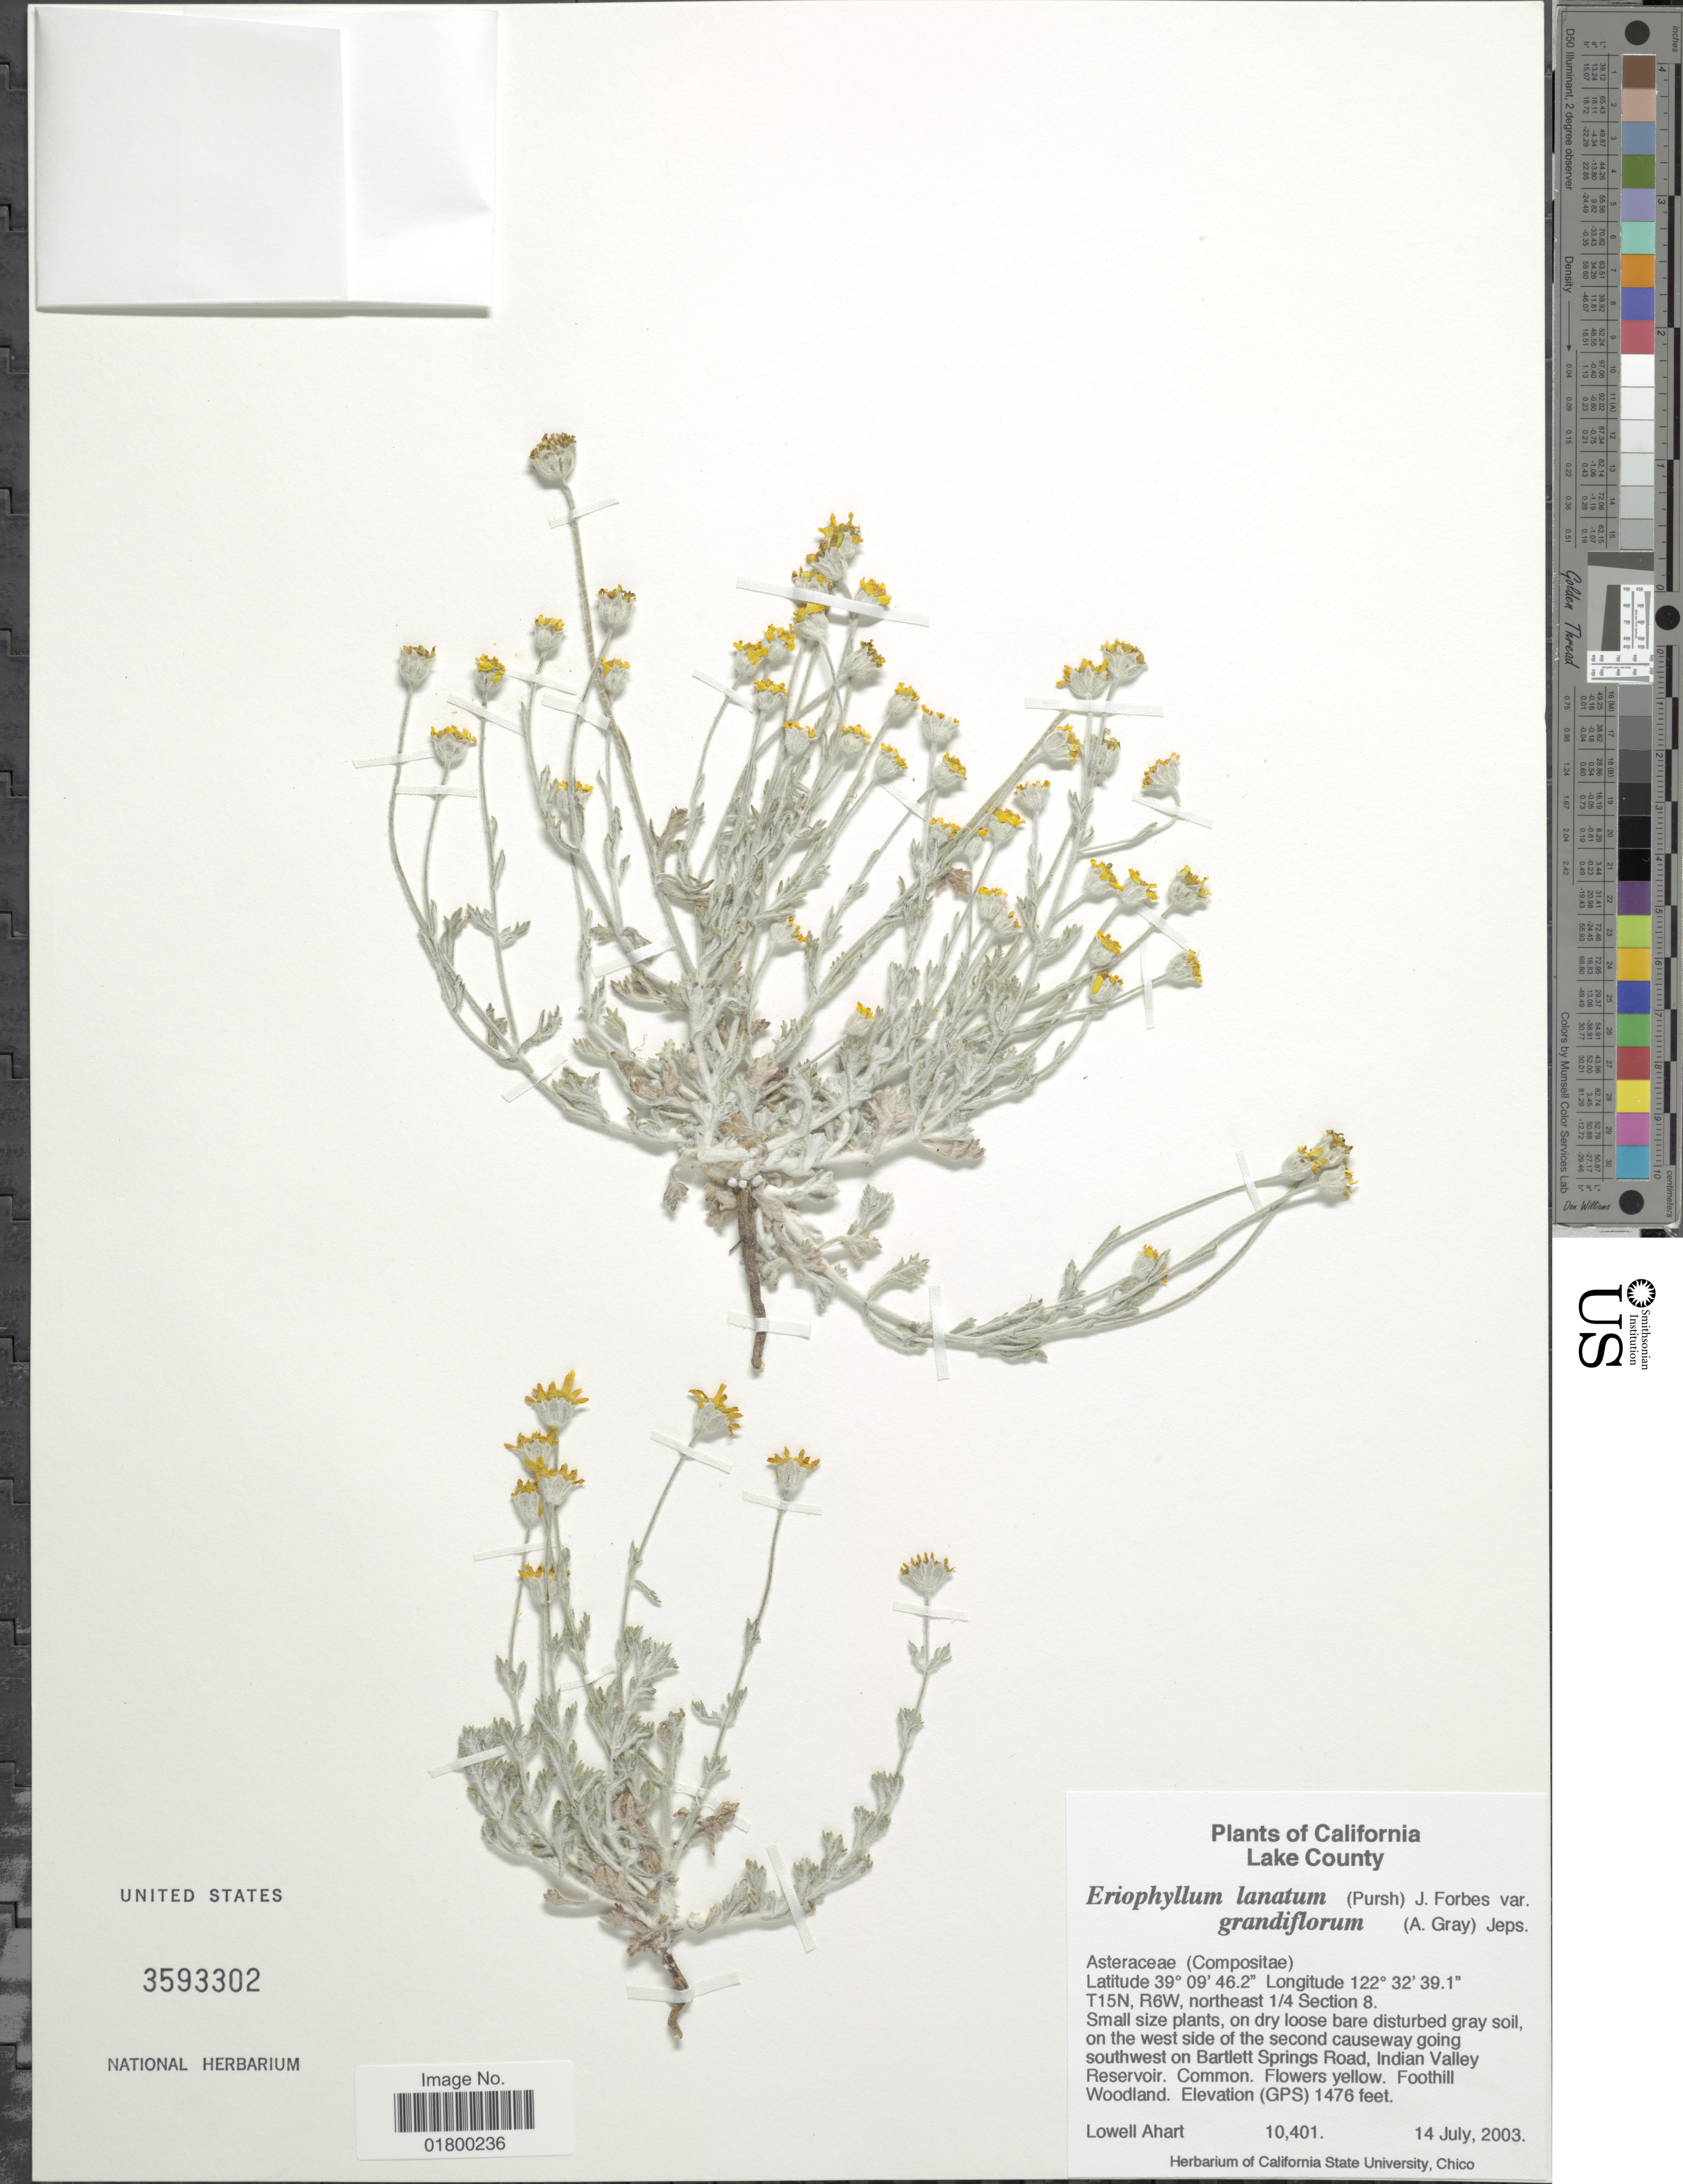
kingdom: Plantae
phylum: Tracheophyta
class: Magnoliopsida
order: Asterales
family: Asteraceae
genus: Eriophyllum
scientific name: Eriophyllum lanatum var. achillioides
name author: (DC.) Jeps.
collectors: L. Ahart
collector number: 10401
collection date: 2003-07-14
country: United States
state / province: California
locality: T15N, R6W, northeast ¼ Section 8, on the west side of second causeway going southwest on Bartlett Springs Road, Indian Valley Reservoir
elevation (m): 450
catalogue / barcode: US 3593302